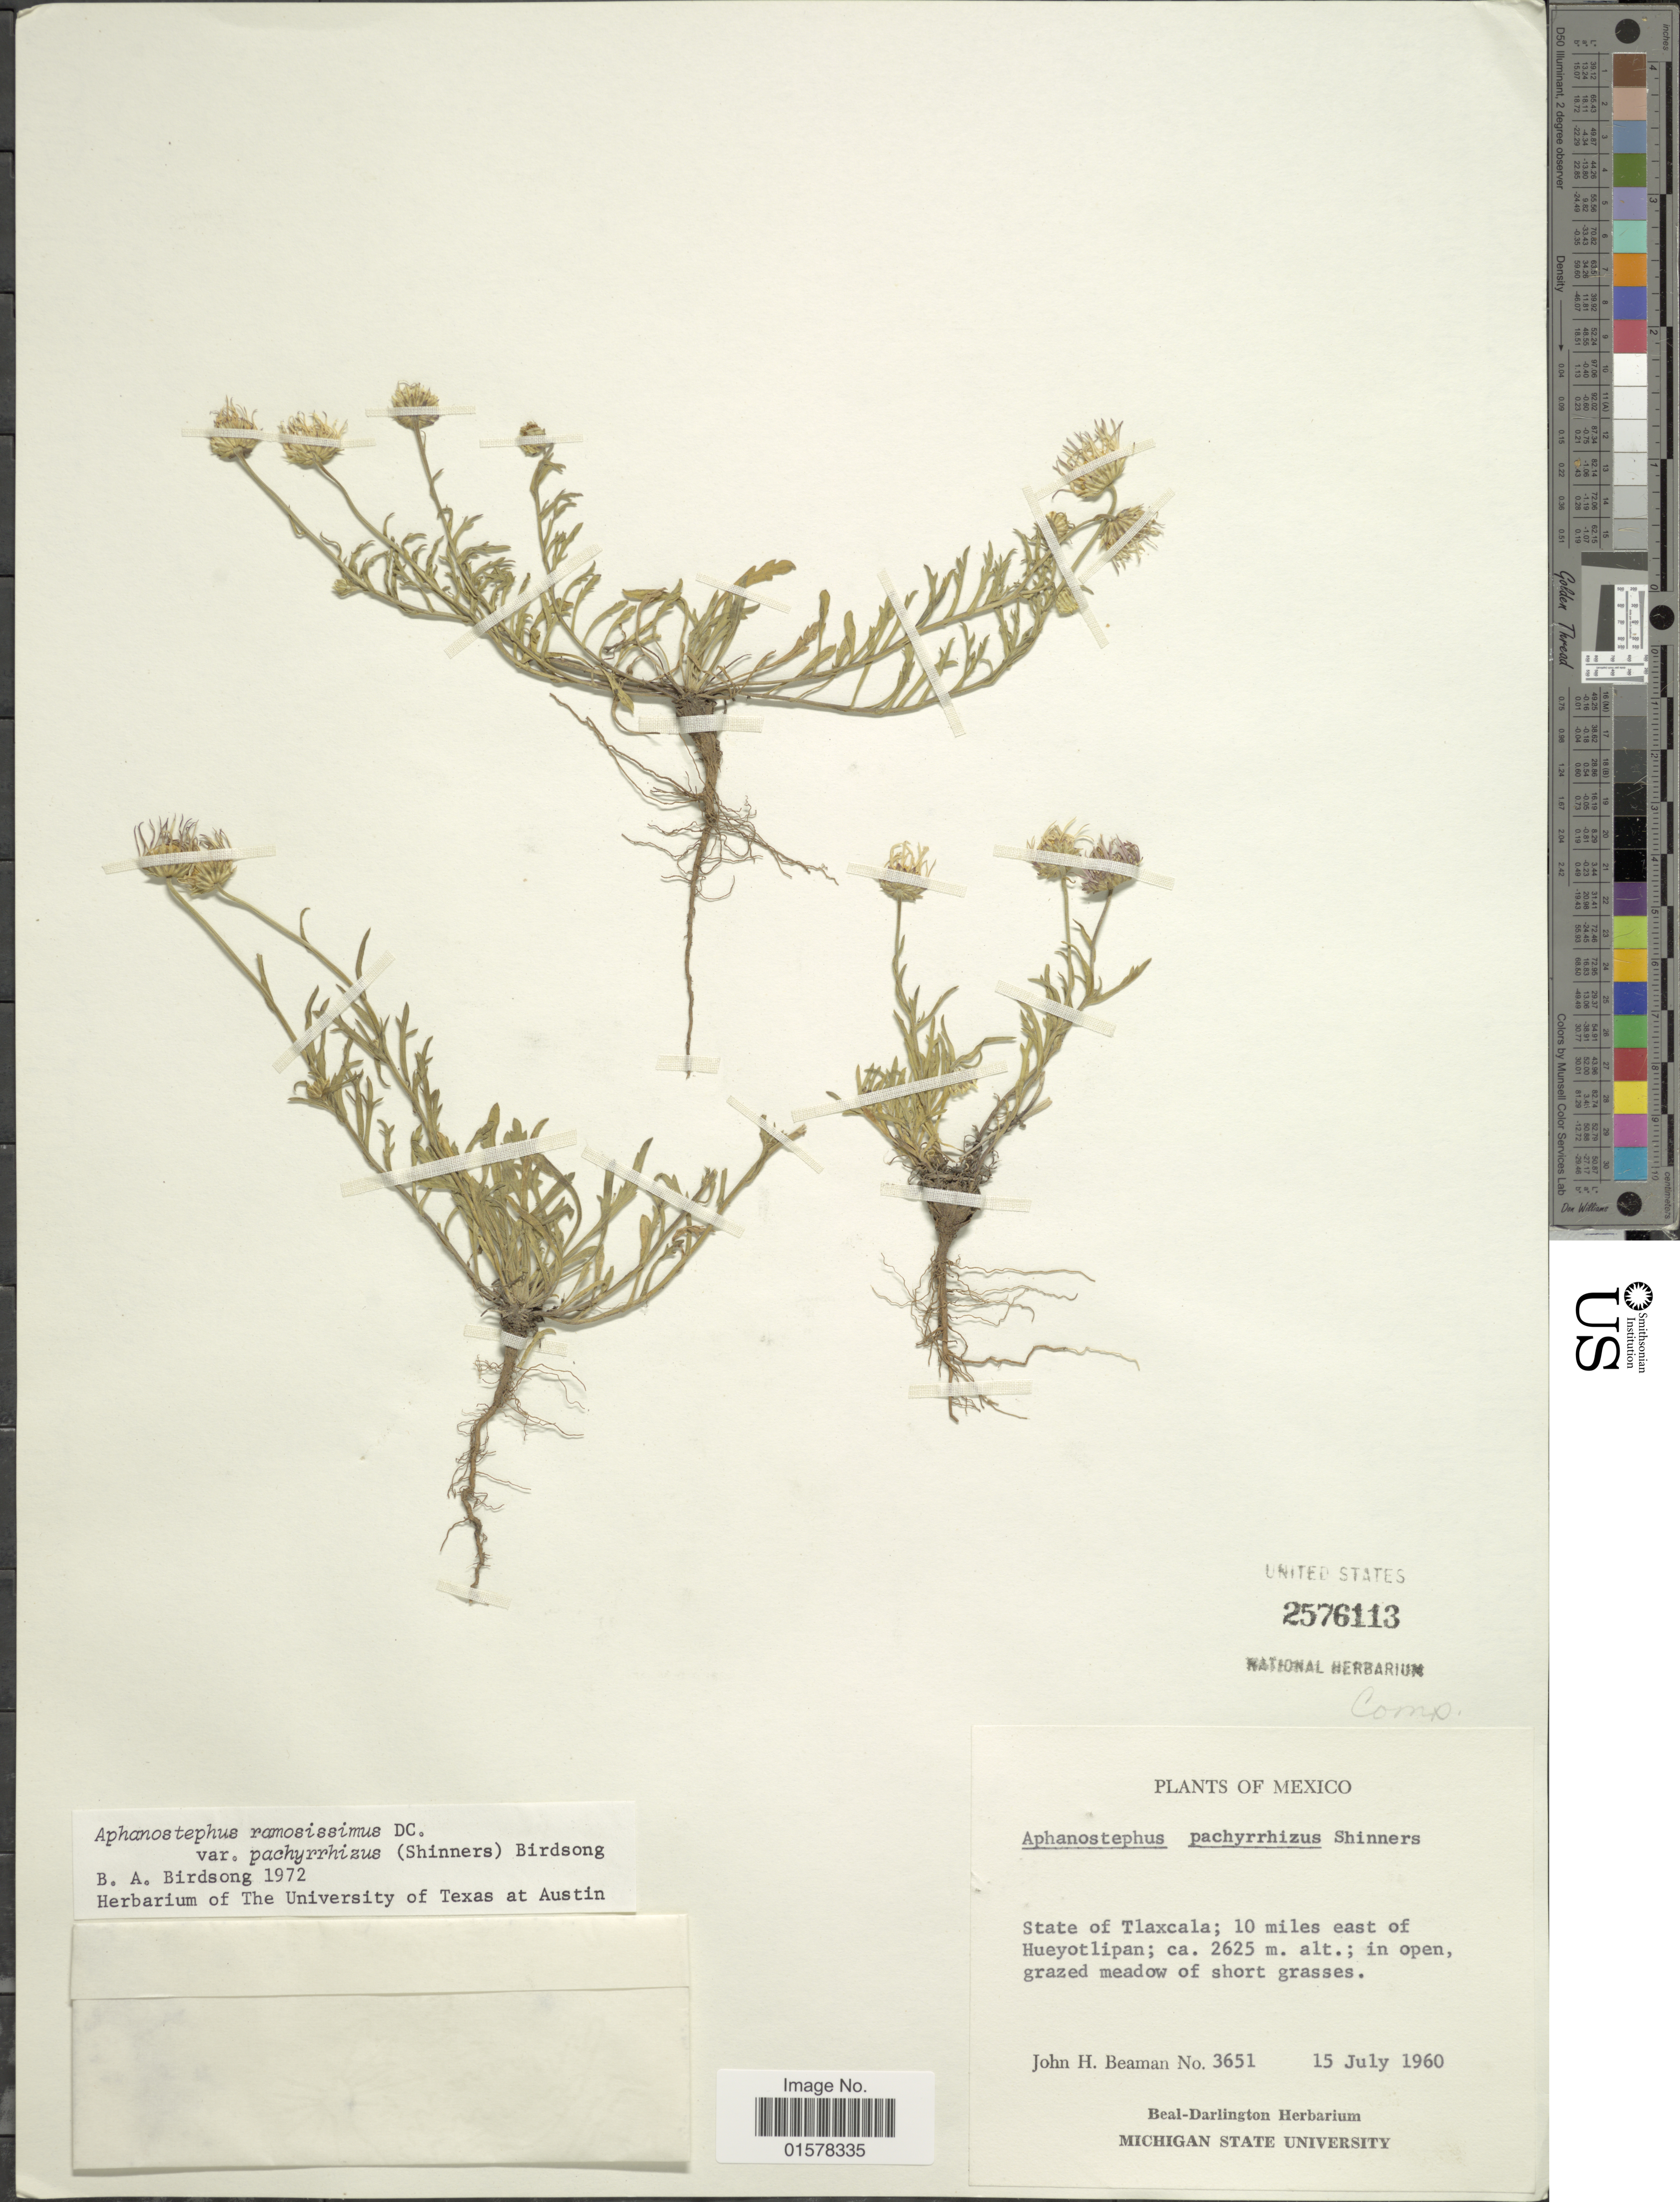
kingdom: Plantae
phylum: Tracheophyta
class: Magnoliopsida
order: Asterales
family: Asteraceae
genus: Aphanostephus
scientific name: Aphanostephus ramosissimus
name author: DC.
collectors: J. H. Beaman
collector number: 3651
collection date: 1960-07-15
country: Mexico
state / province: México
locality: México. State of Tlaxcala; 10 miles east of Hueyotlipan;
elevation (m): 2625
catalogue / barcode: US 2576113